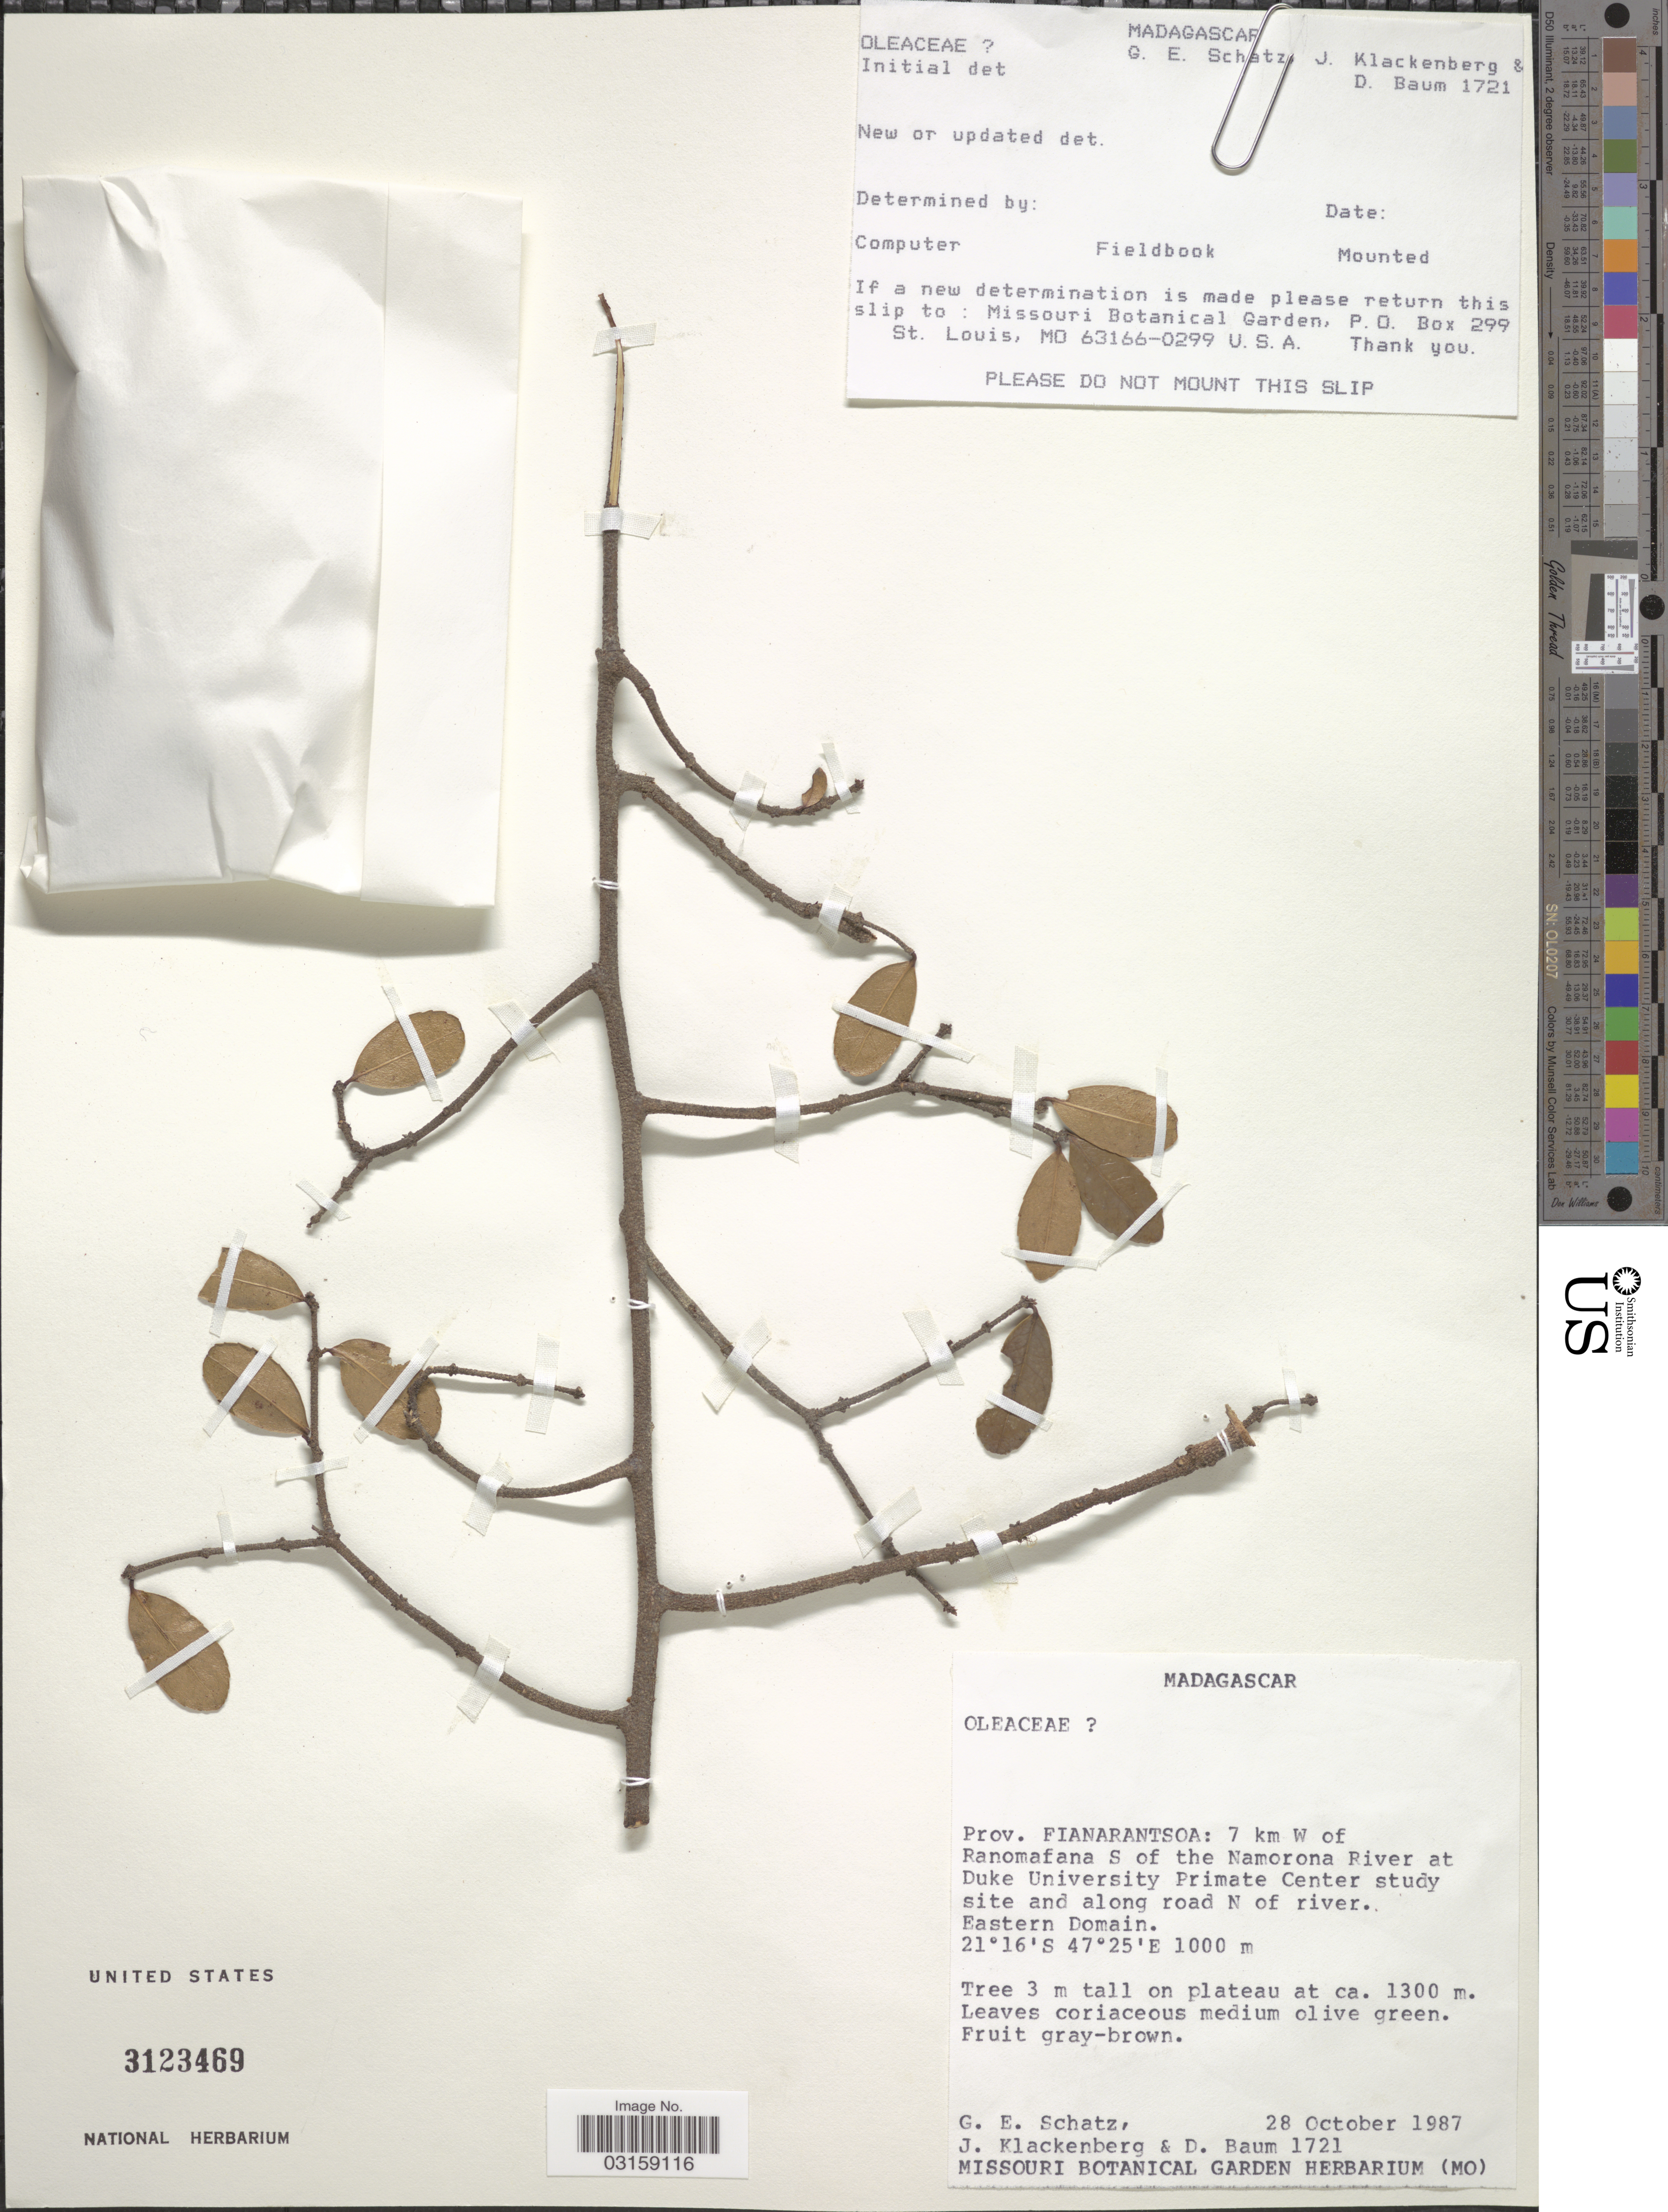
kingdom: Plantae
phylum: Tracheophyta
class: Magnoliopsida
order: Lamiales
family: Oleaceae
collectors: G. Schatz, J. Klackenberg & D. Baum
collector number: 1721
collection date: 1987-10-28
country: Madagascar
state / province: Vatovavy Fitovinany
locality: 7 km W of Ranomafana S of the Namorona River at Duke University Primate Center study site and along road N of river. Eastern Domain.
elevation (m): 1000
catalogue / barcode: US 3123469